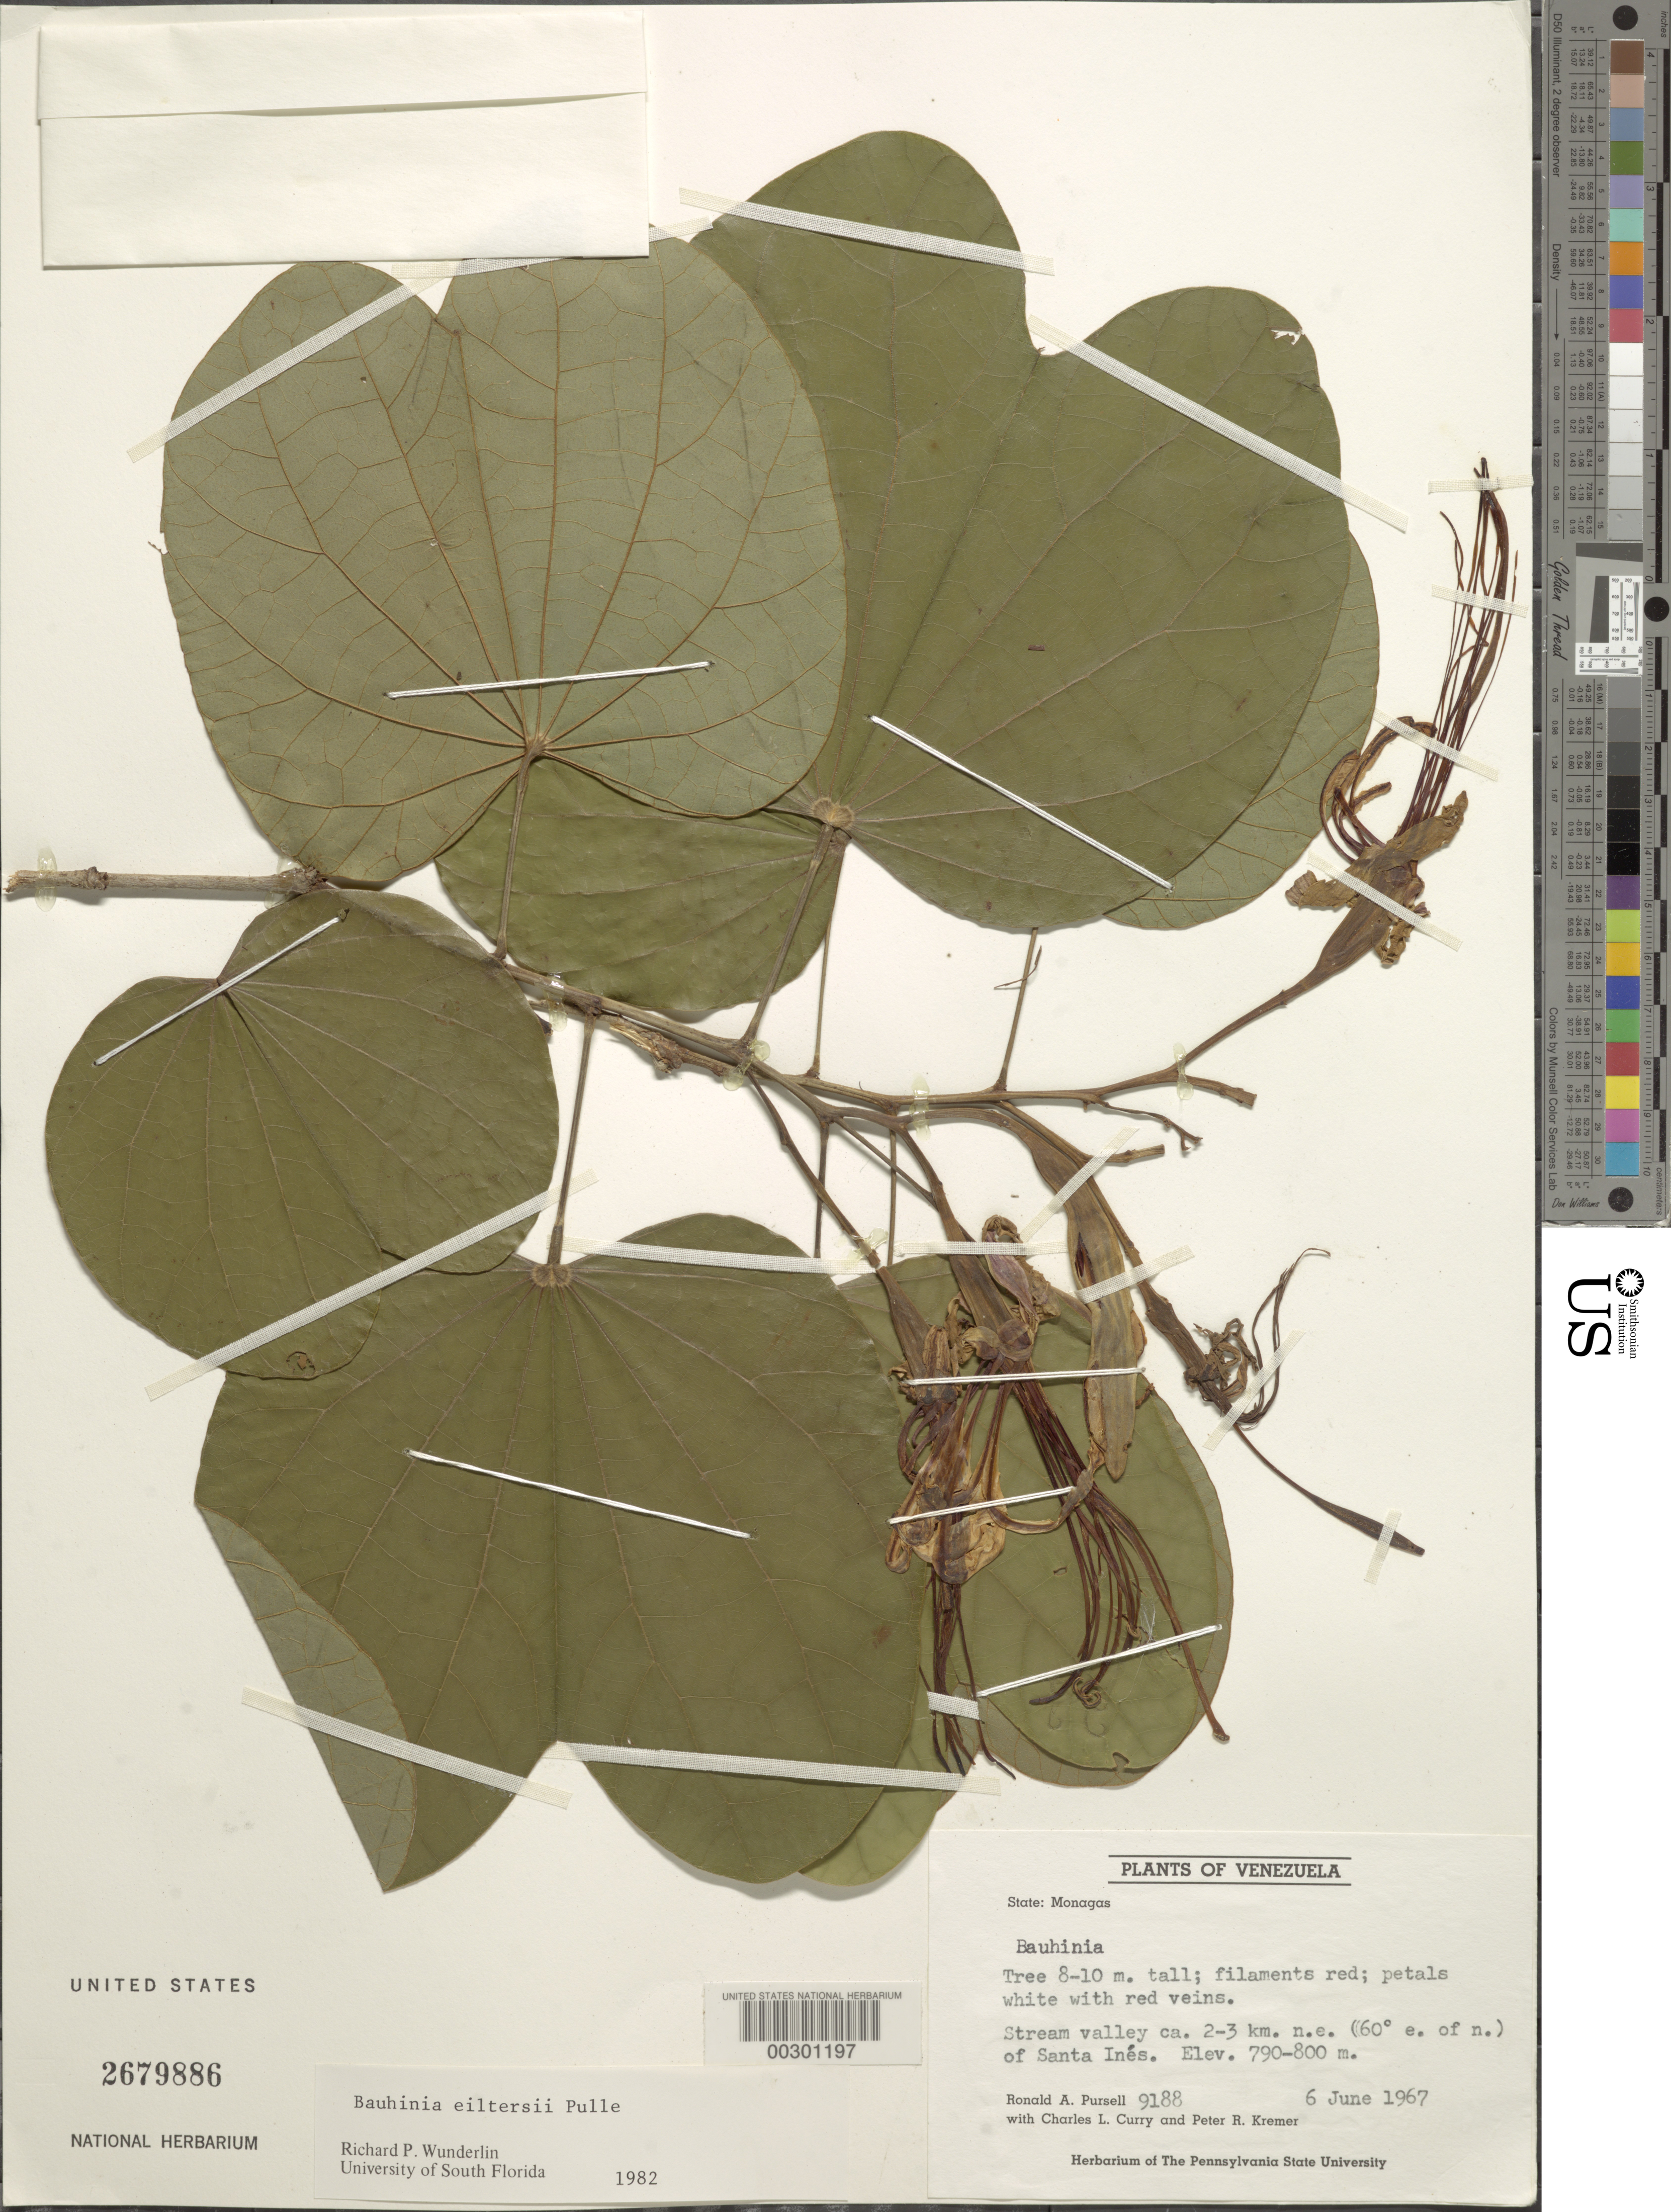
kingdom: Plantae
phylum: Tracheophyta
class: Magnoliopsida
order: Fabales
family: Fabaceae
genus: Bauhinia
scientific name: Bauhinia eilertsii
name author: Pulle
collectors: R. A. Pursell, C. L. Curry & P. R. Kremer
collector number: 9188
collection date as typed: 06 Jun 1967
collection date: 1967-06-06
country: Venezuela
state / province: Monagas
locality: Stream valley ca 2-3 km NE of Santa Ines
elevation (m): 790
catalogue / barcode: US 2679886